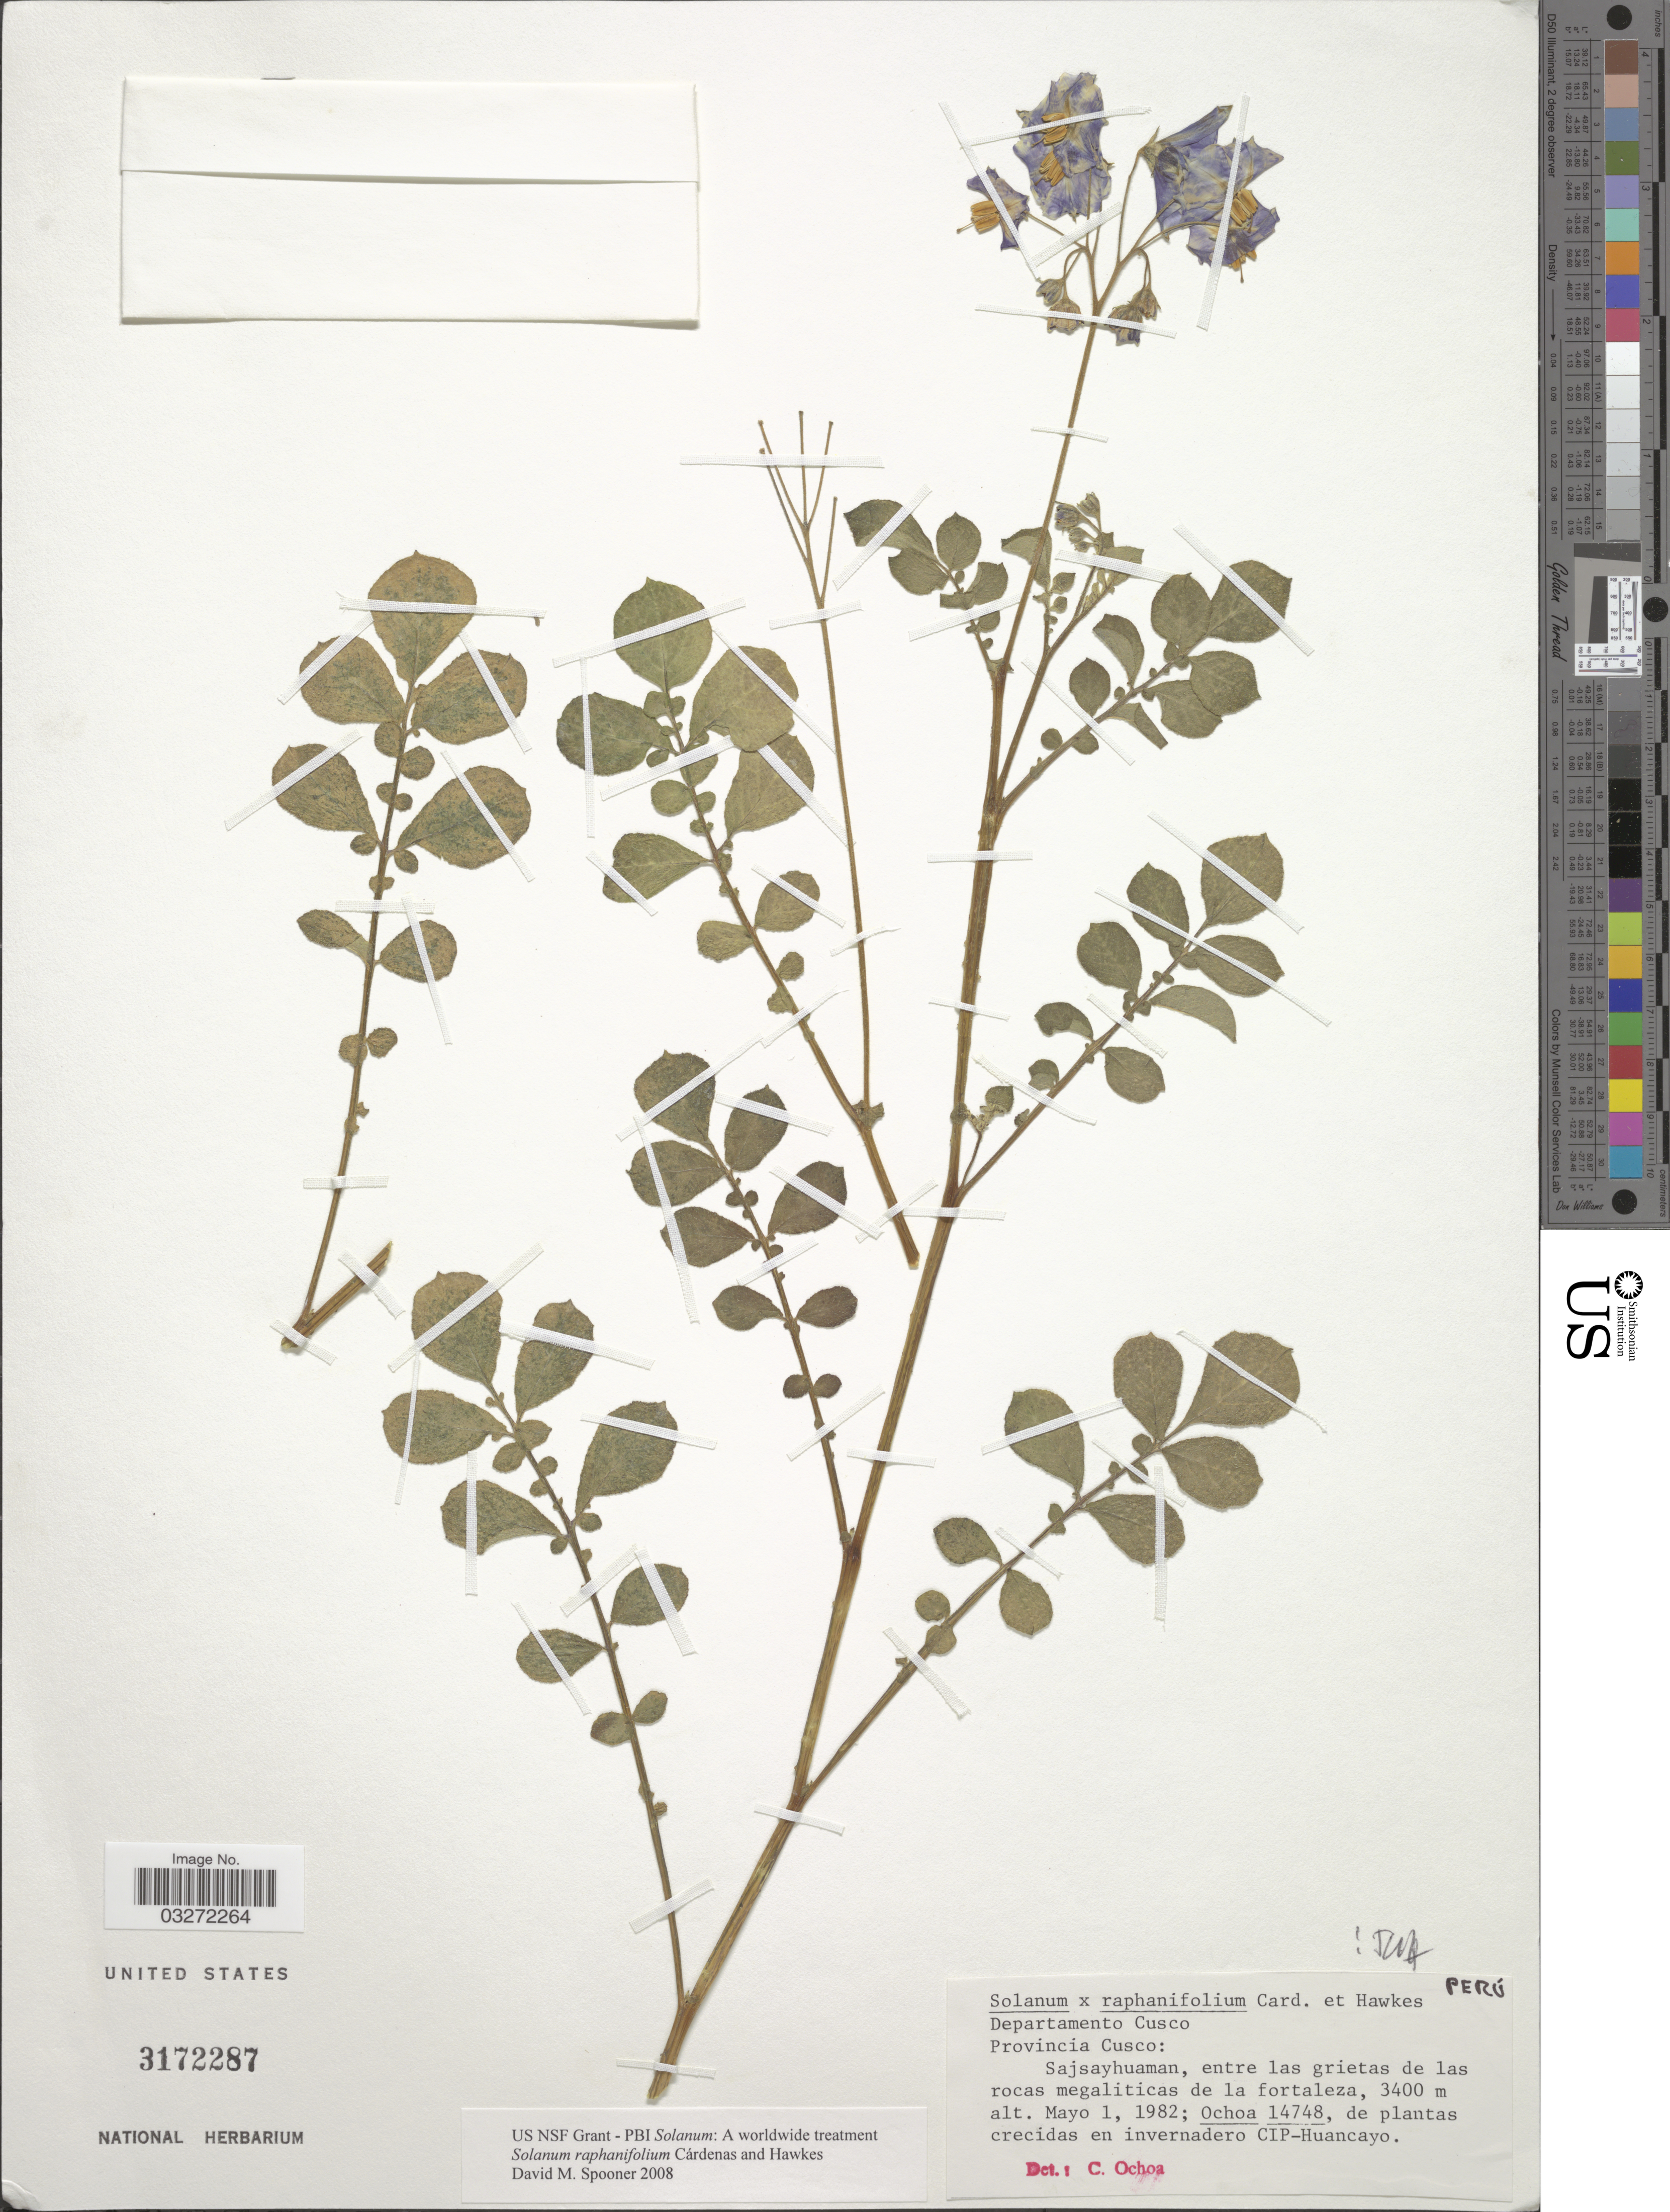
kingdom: Plantae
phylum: Tracheophyta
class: Magnoliopsida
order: Solanales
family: Solanaceae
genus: Solanum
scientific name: Solanum raphanifolium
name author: Cárdenas & Hawkes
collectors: -. Ochoa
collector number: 14748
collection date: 1982-05-01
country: Peru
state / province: Cusco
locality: Departamento Cusco, Provincia Cusco: Sajsayhuaman, entre las grietas de las rocas megaliticas de la fortaleza.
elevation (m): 3400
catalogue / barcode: US 3172287